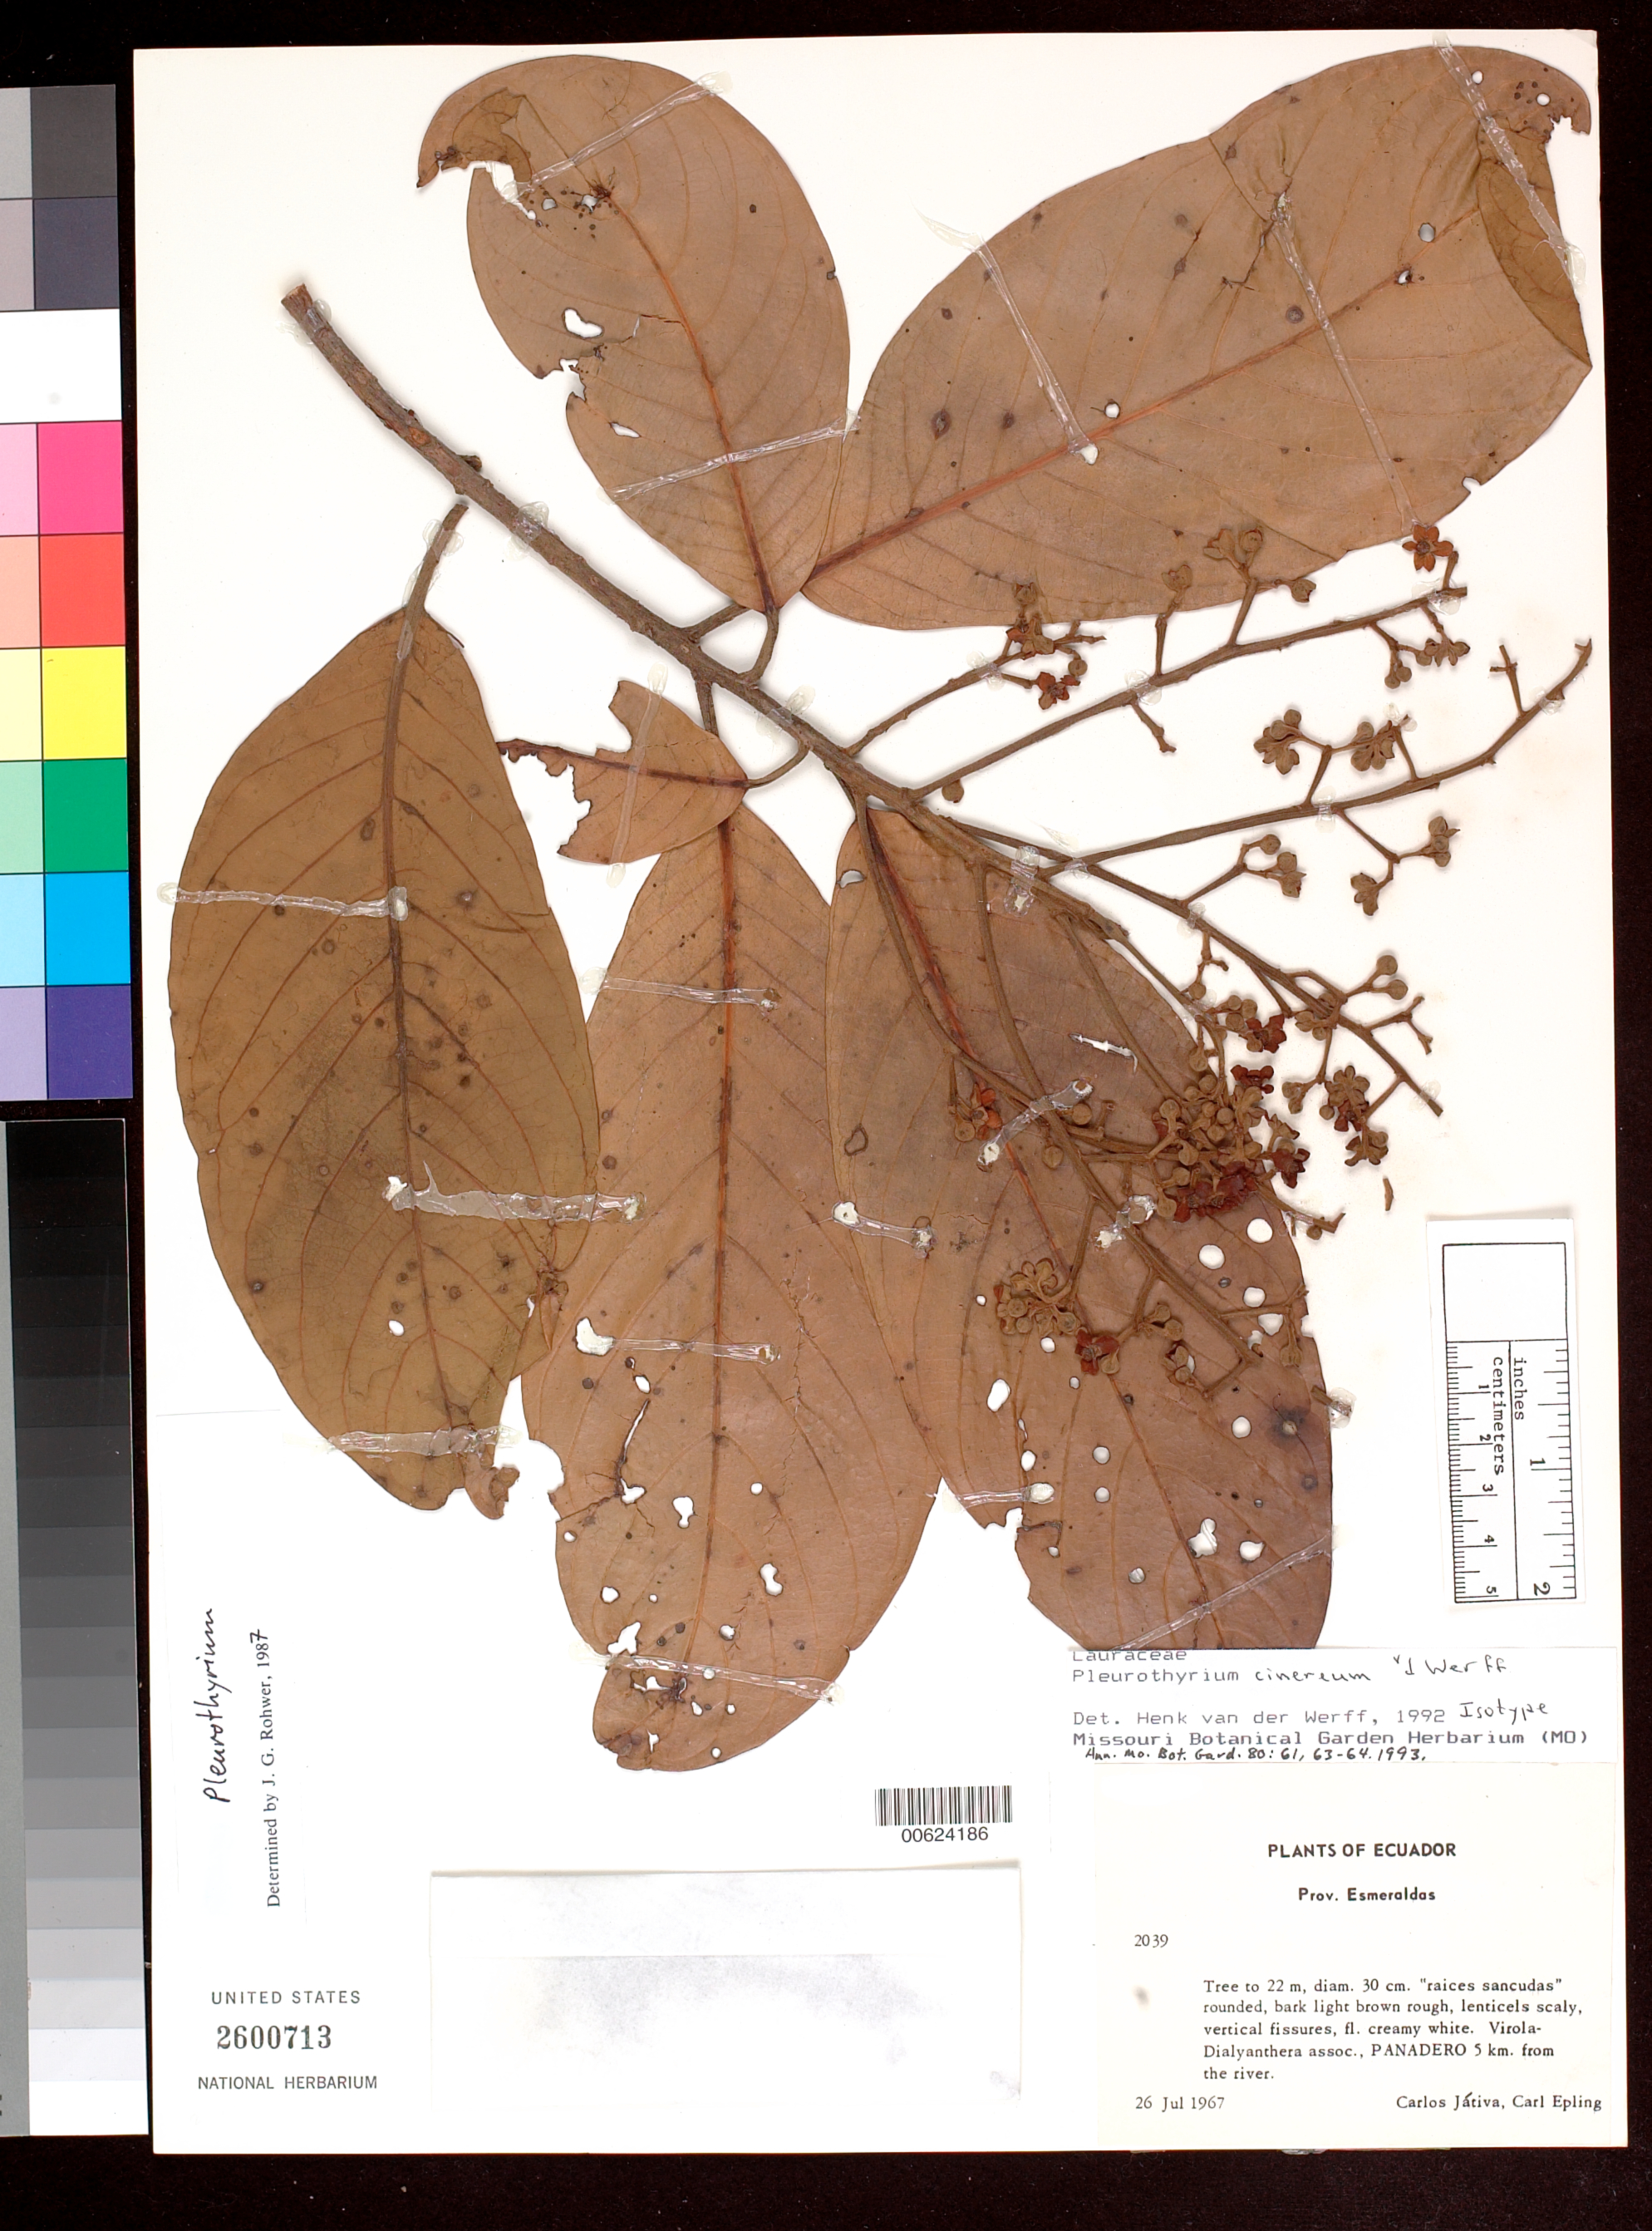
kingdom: Plantae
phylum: Tracheophyta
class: Magnoliopsida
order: Laurales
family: Lauraceae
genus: Pleurothyrium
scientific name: Pleurothyrium cinereum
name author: van der Werff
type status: Isotype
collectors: C. D. Játiva & C. C. Epling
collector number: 2039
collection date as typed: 26 Jul 1967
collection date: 1967-07-26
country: Ecuador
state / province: Esmeraldas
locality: Panadero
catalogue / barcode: US 2600713